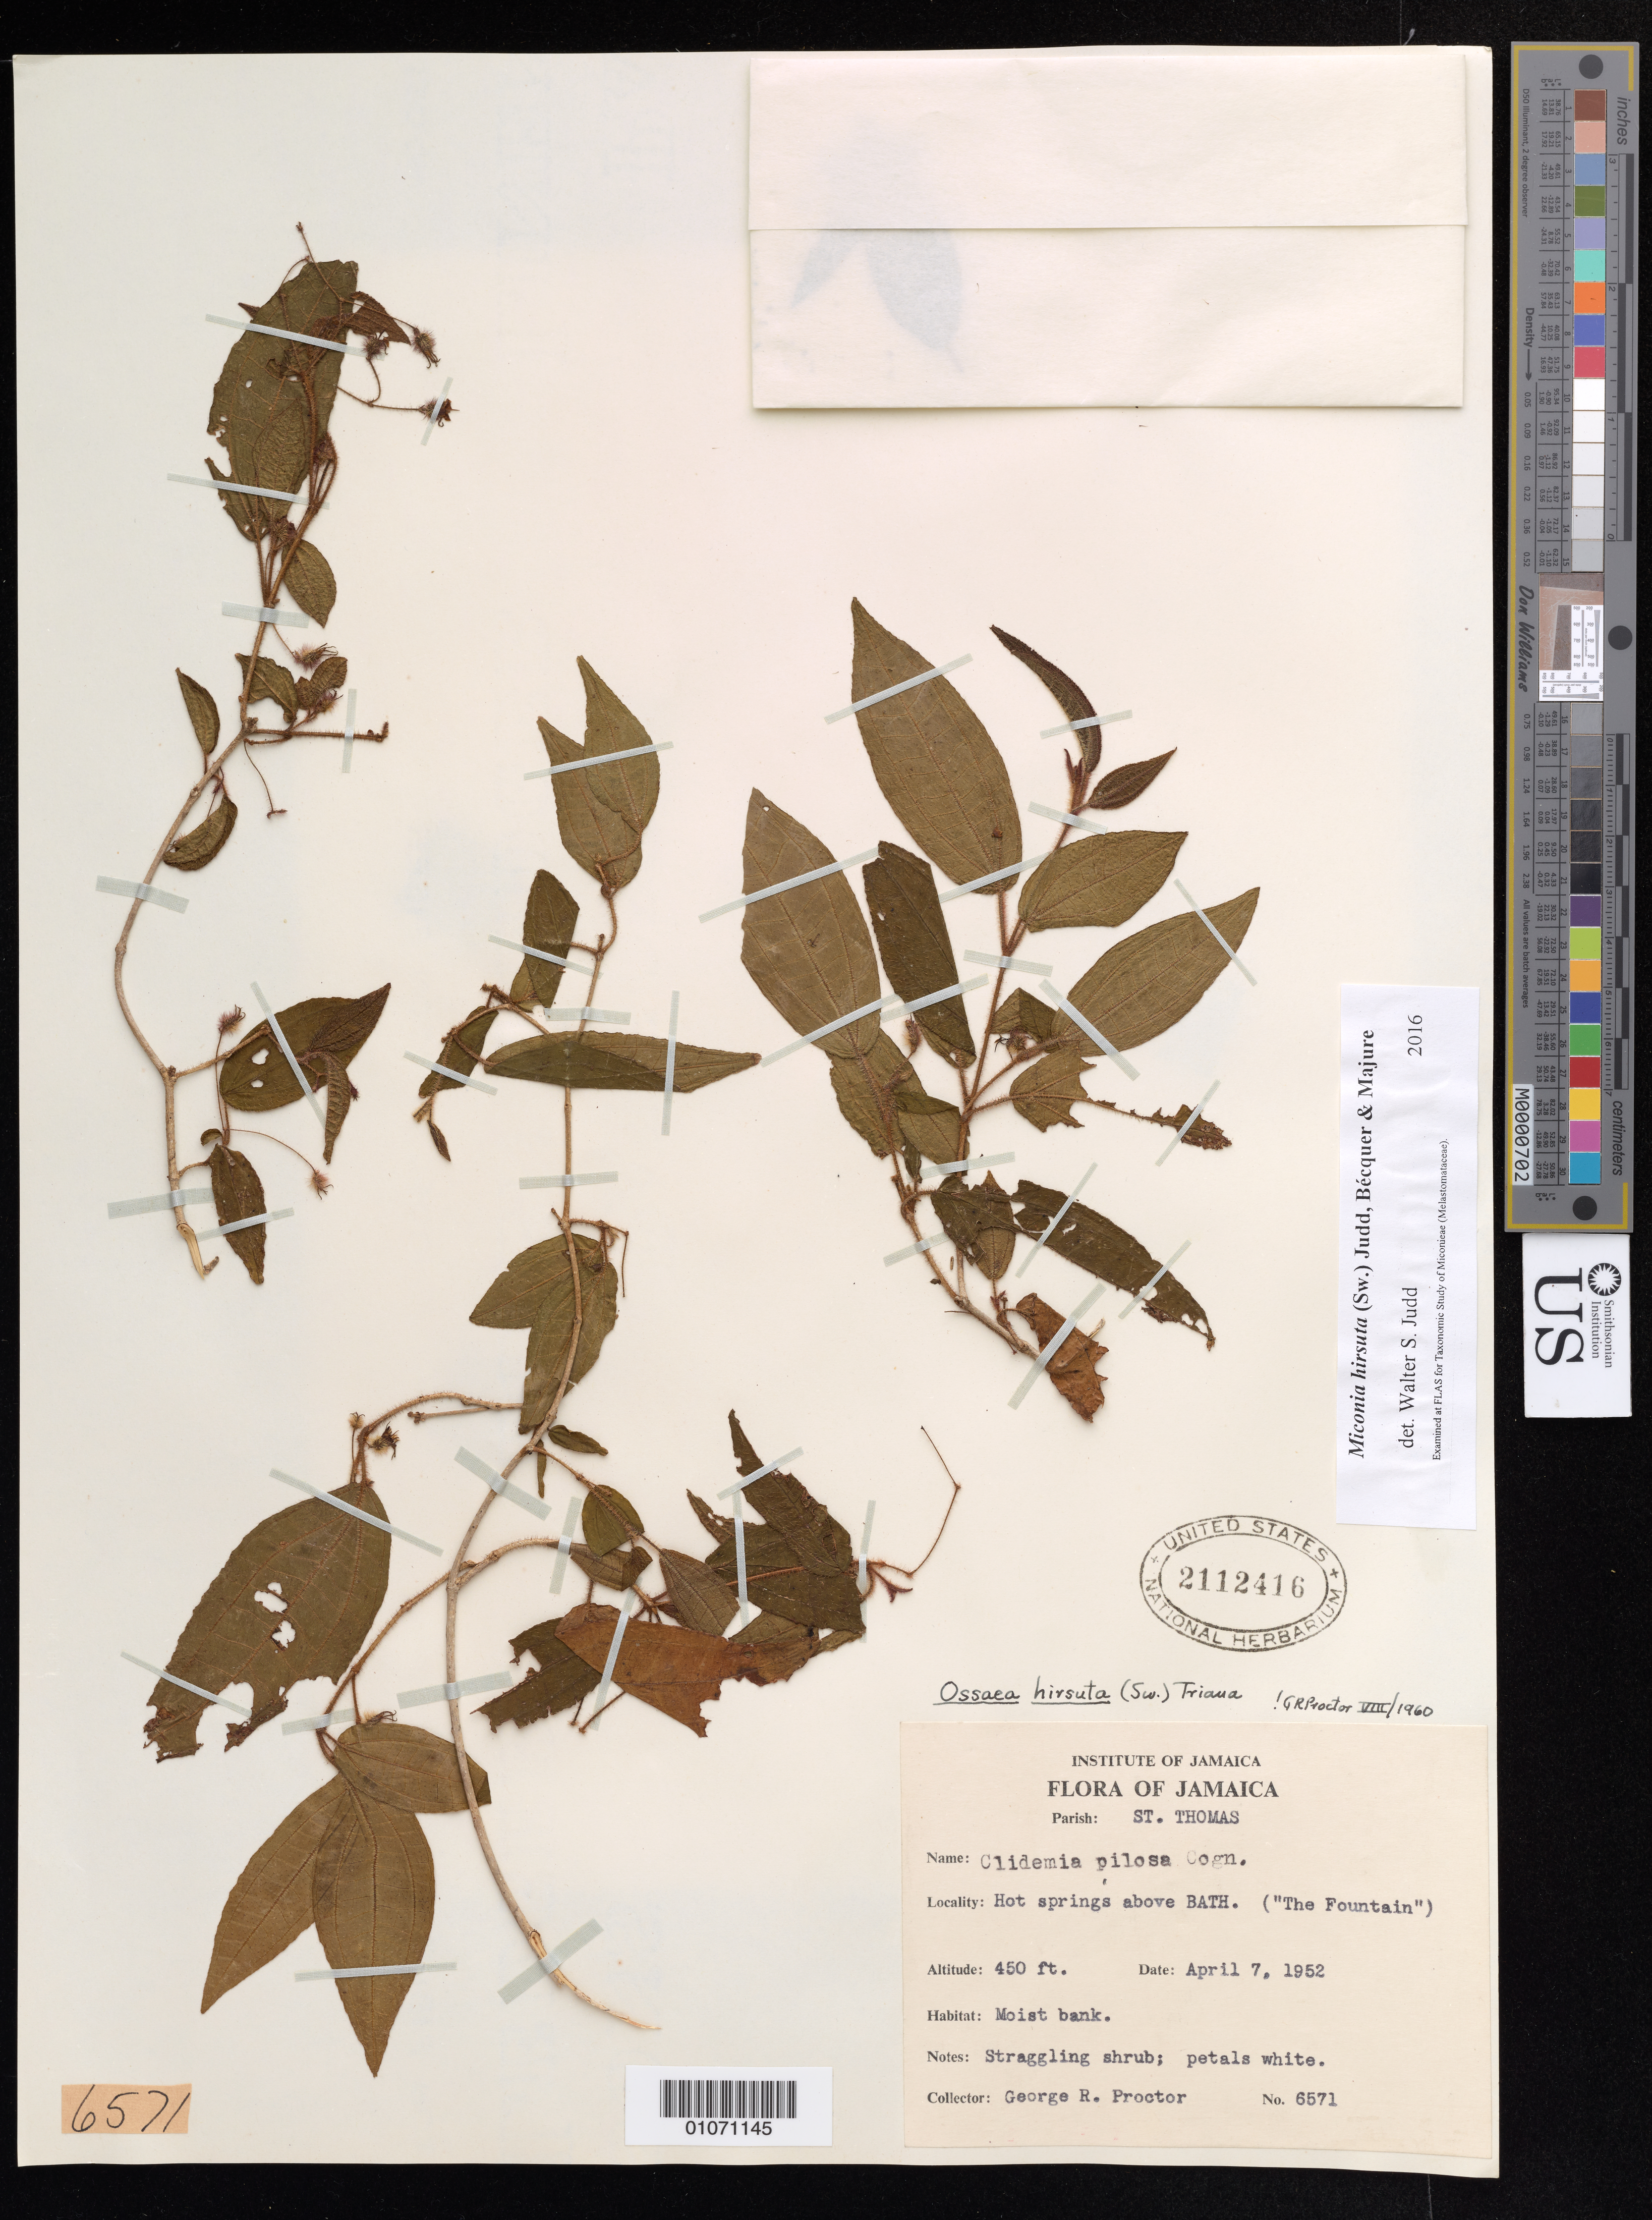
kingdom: Plantae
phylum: Tracheophyta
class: Magnoliopsida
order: Myrtales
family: Melastomataceae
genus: Miconia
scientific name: Miconia hirsuta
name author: (Sw.) Judd et al.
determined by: Judd, Walter S.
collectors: G. R. Proctor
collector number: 6571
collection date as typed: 07 Apr 1952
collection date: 1952-04-07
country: Jamaica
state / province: Saint Thomas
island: Jamaica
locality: Bath, hot springs ("The Fountain")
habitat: Moist bank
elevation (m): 137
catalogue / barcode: US 2112416